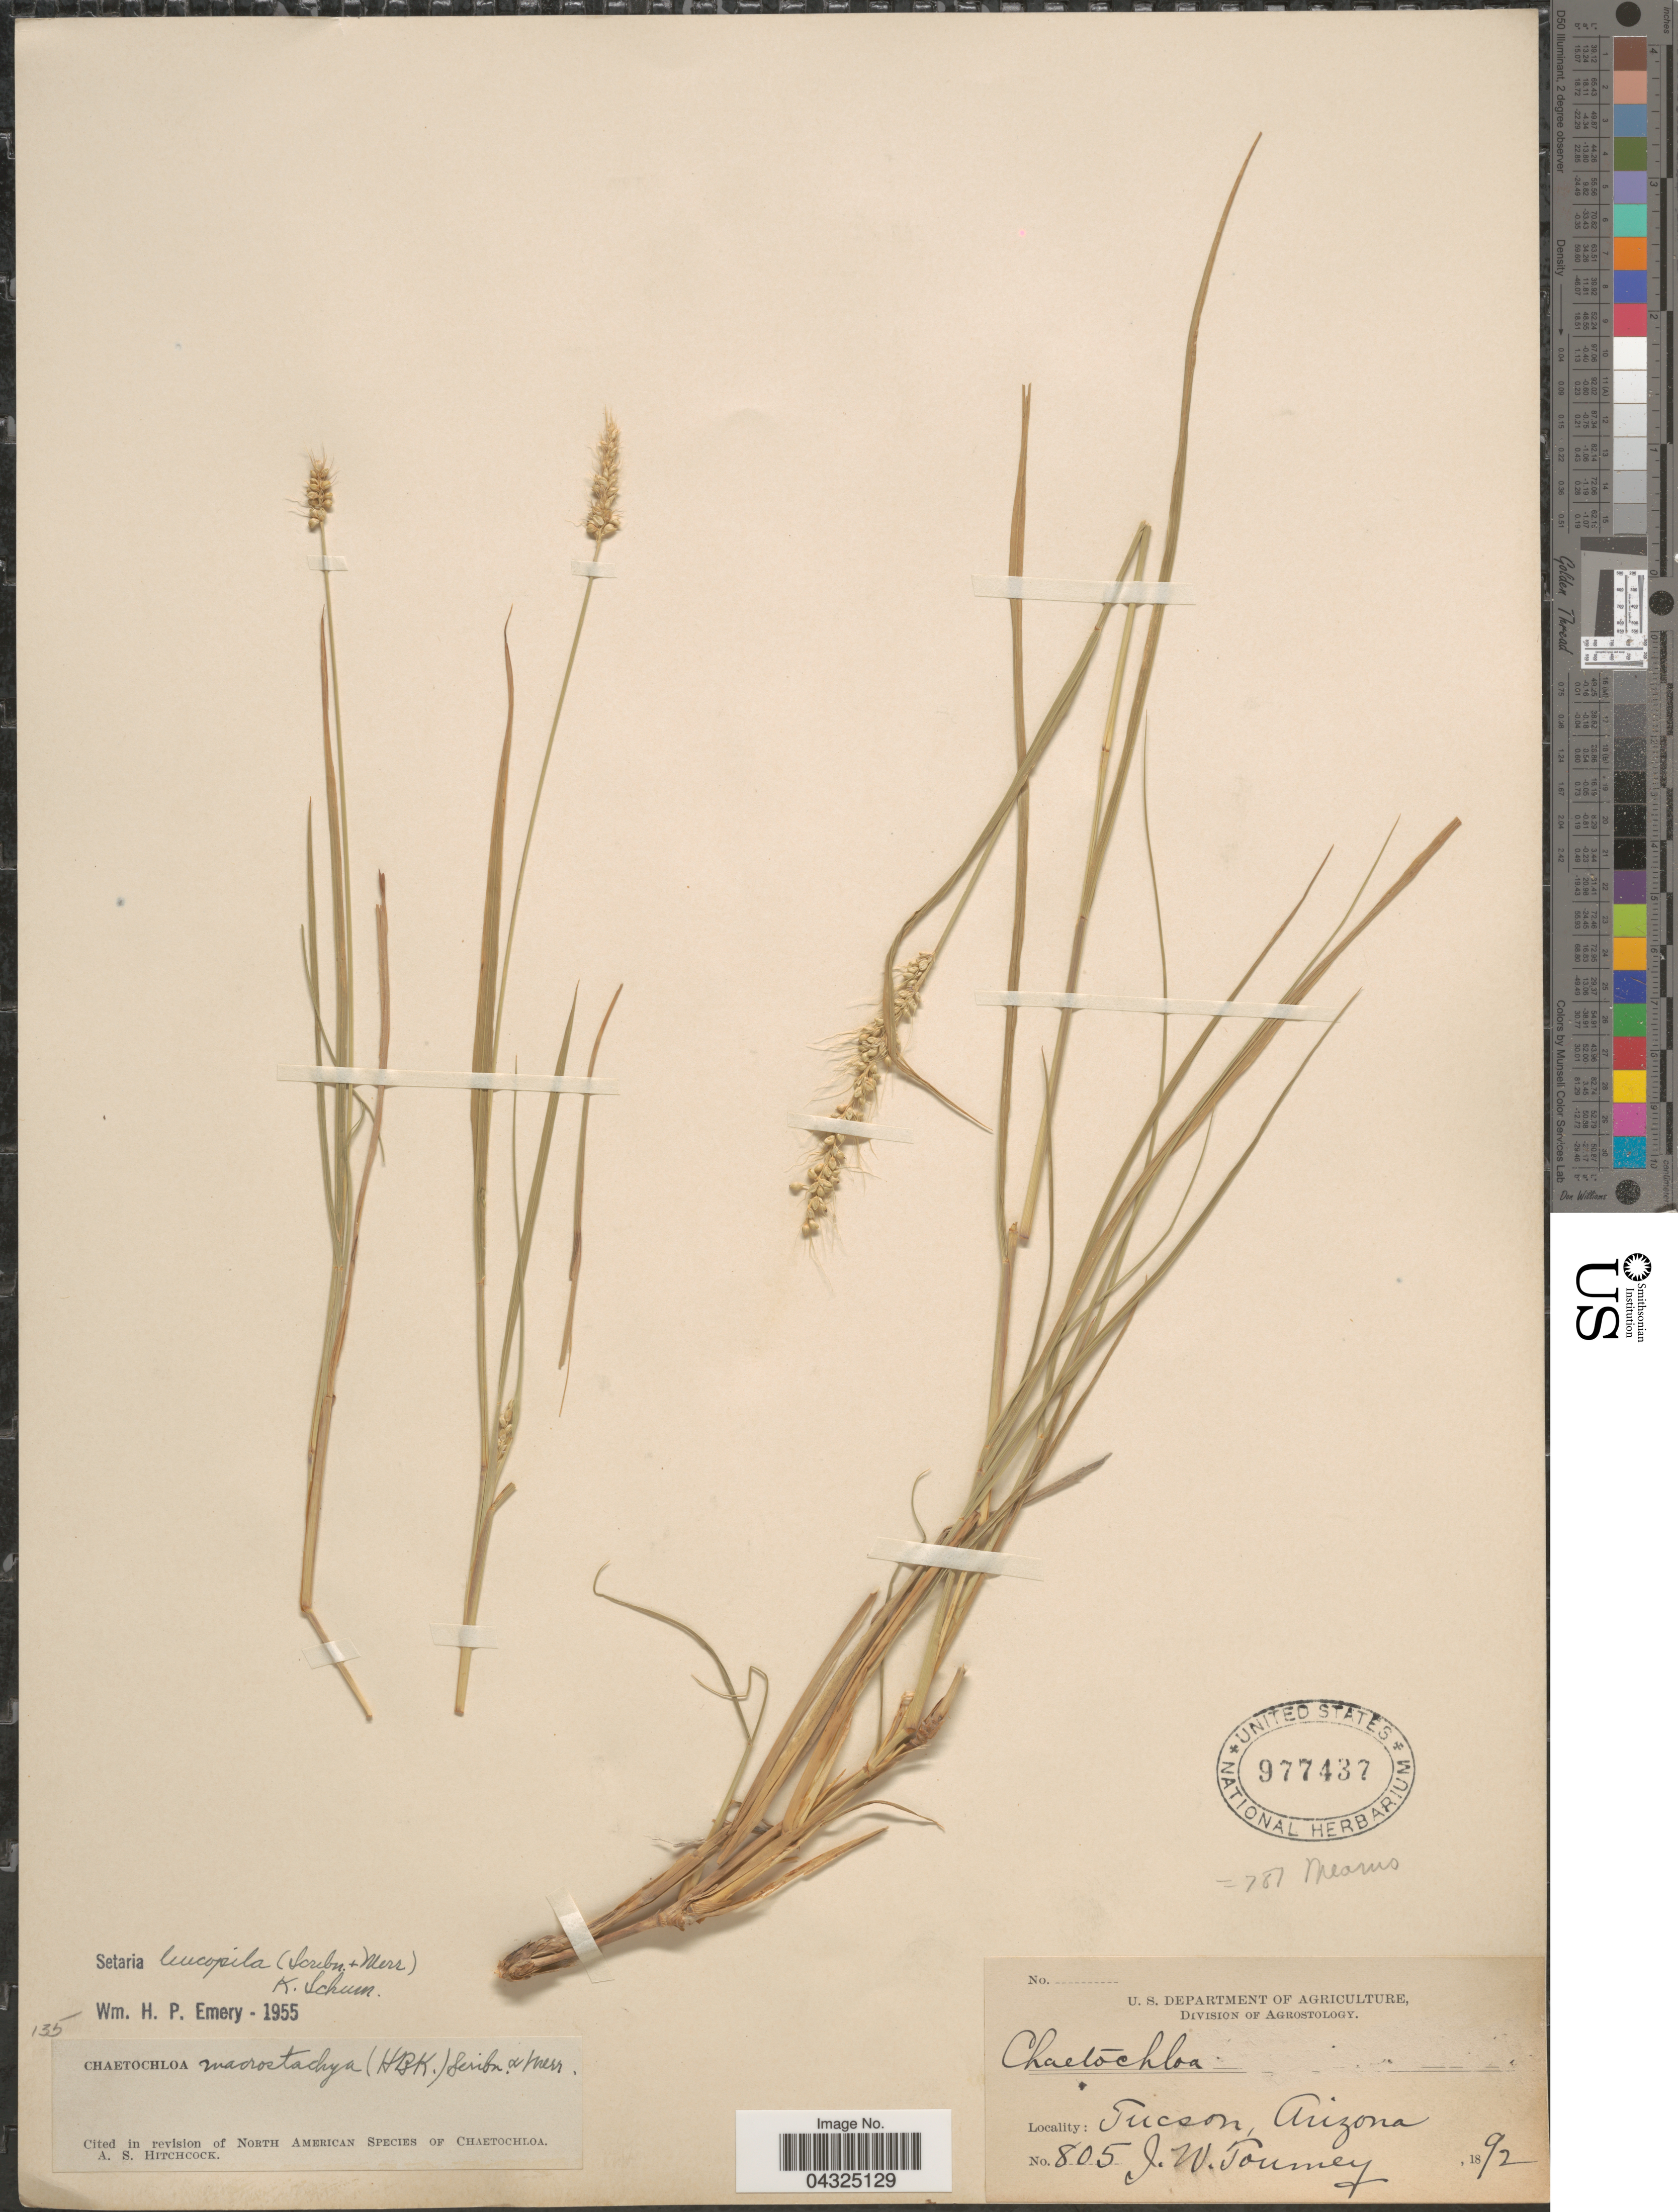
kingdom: Plantae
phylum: Tracheophyta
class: Liliopsida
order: Poales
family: Poaceae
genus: Setaria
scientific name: Setaria leucopila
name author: (Scribn. & Merr.) K. Schum.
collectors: J. W. Toumey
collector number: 805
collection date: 1892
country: United States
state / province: Arizona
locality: Tucson.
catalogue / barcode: US 977437